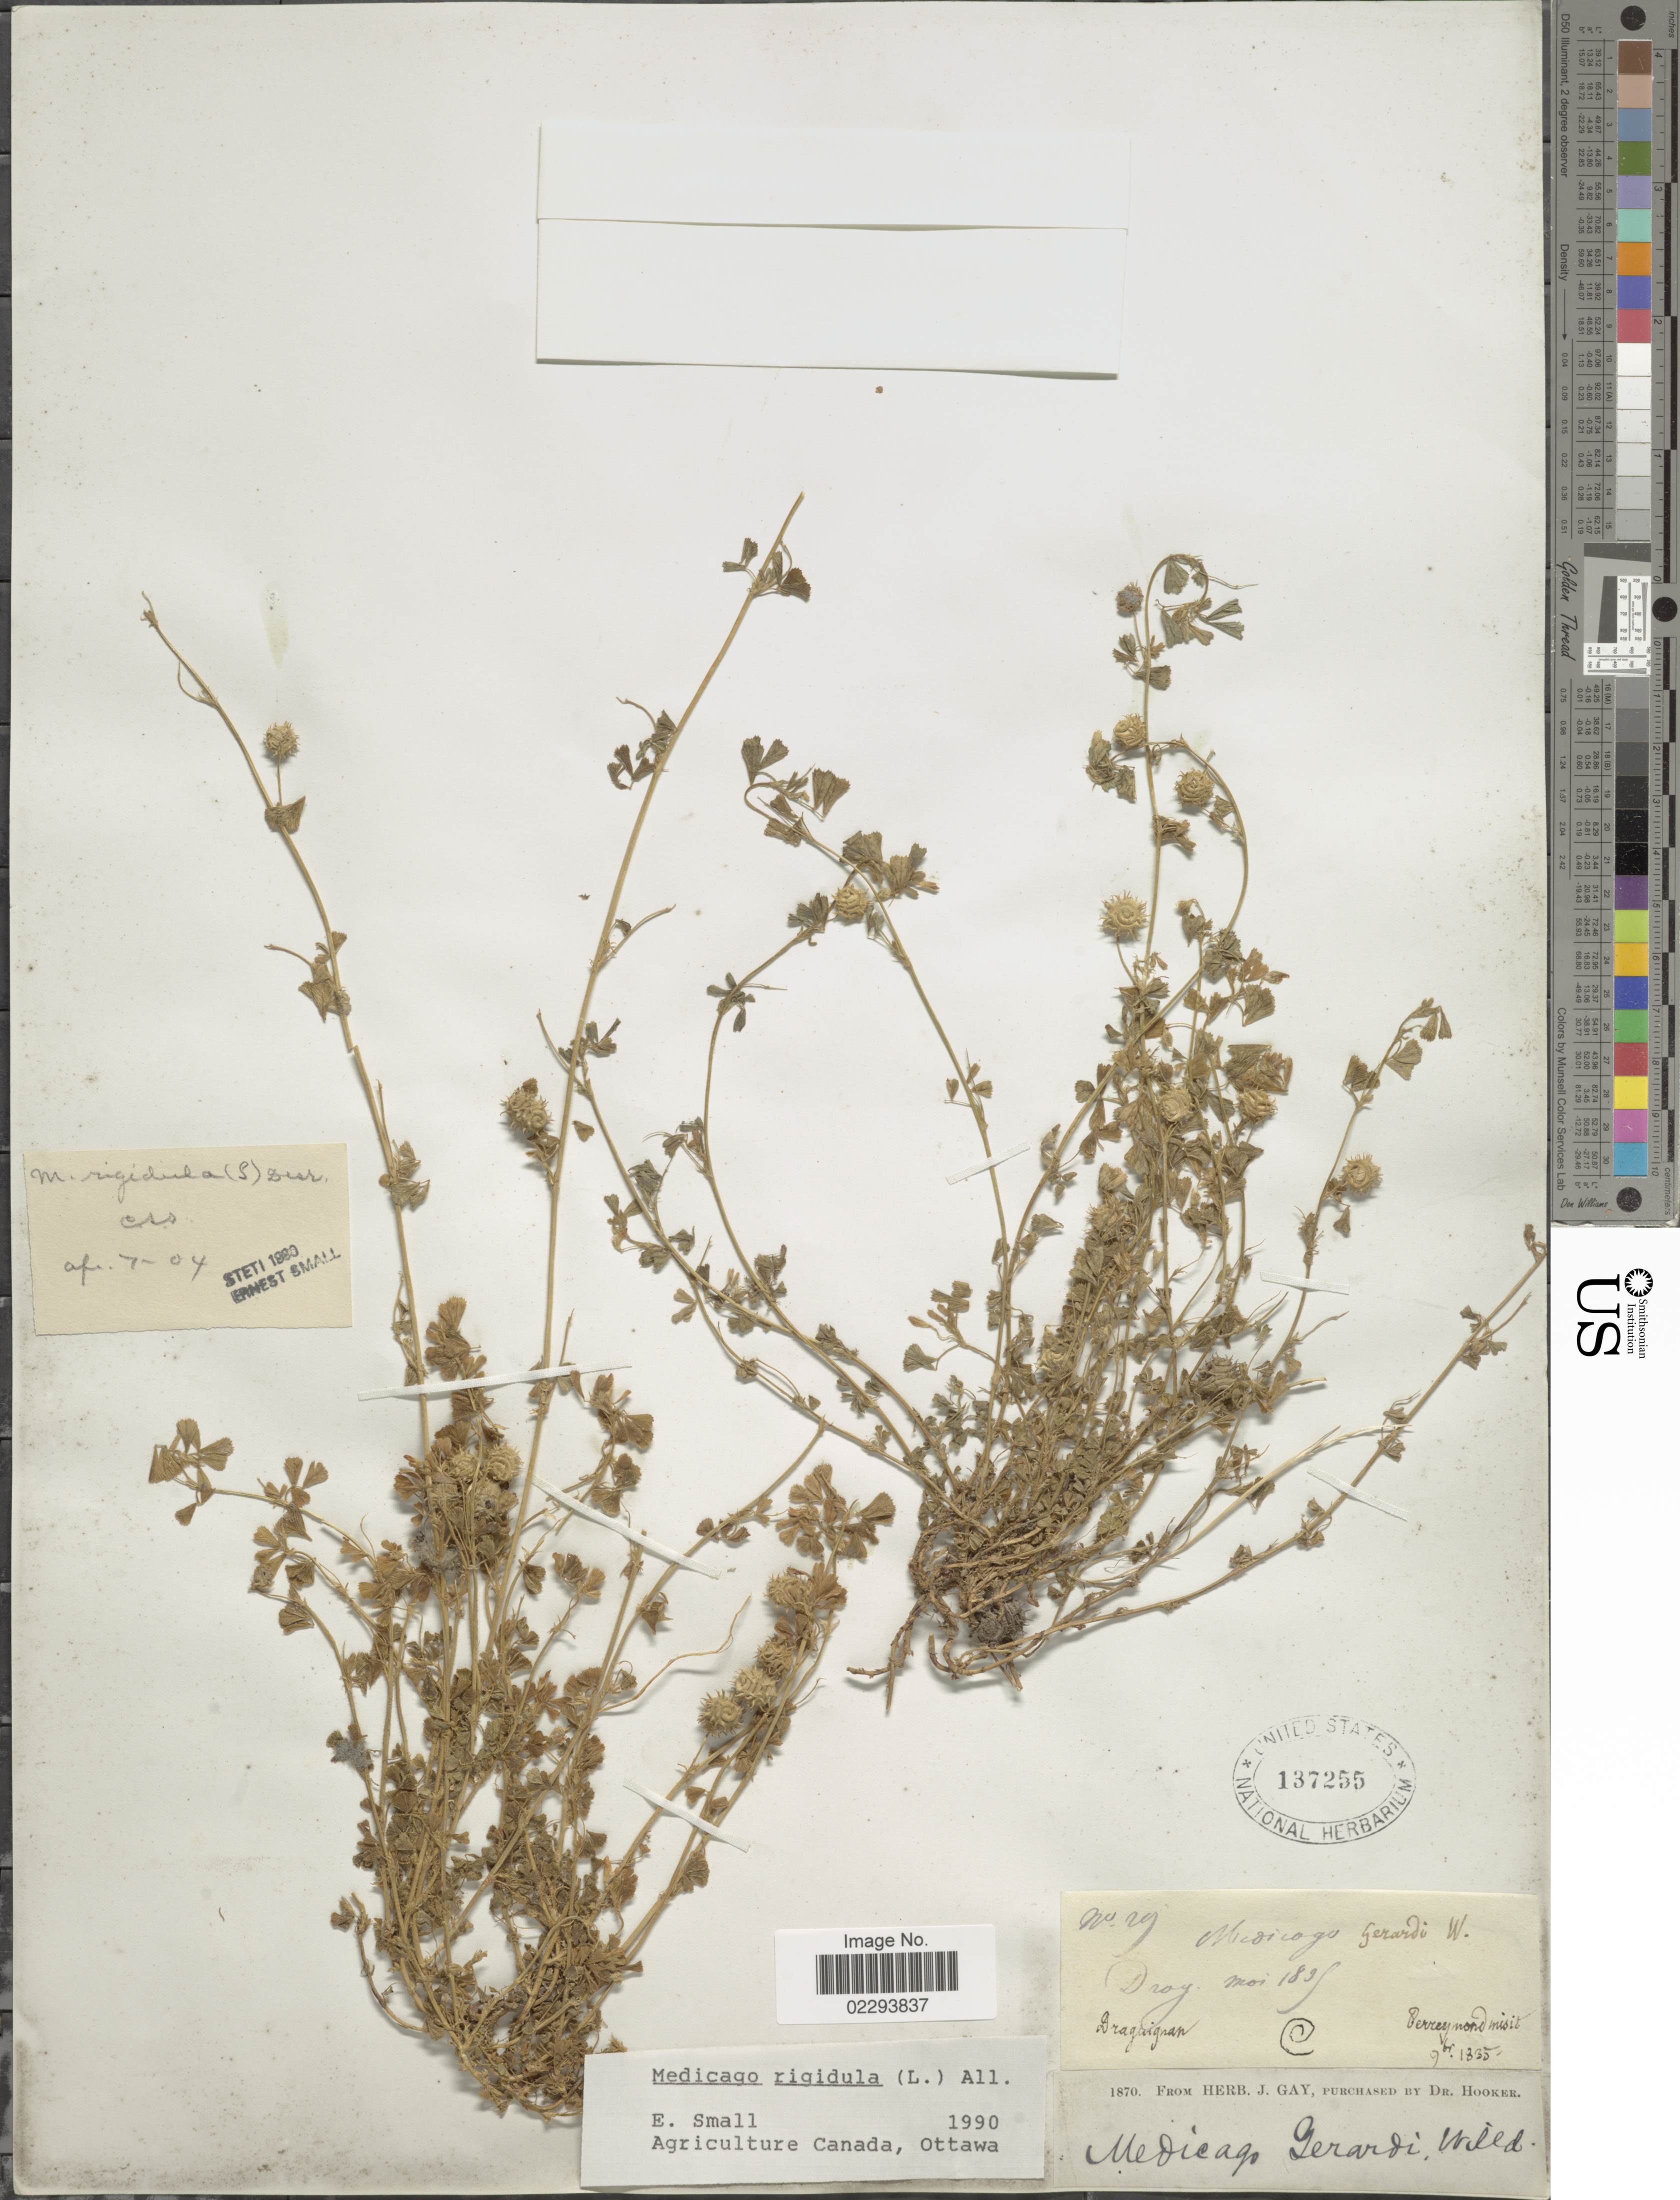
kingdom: Plantae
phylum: Tracheophyta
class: Magnoliopsida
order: Fabales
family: Fabaceae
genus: Medicago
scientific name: Medicago rigidula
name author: (L.) All.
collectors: J. Perreymond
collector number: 29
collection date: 1895-05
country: France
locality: Droy. Draguignan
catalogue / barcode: US 137255